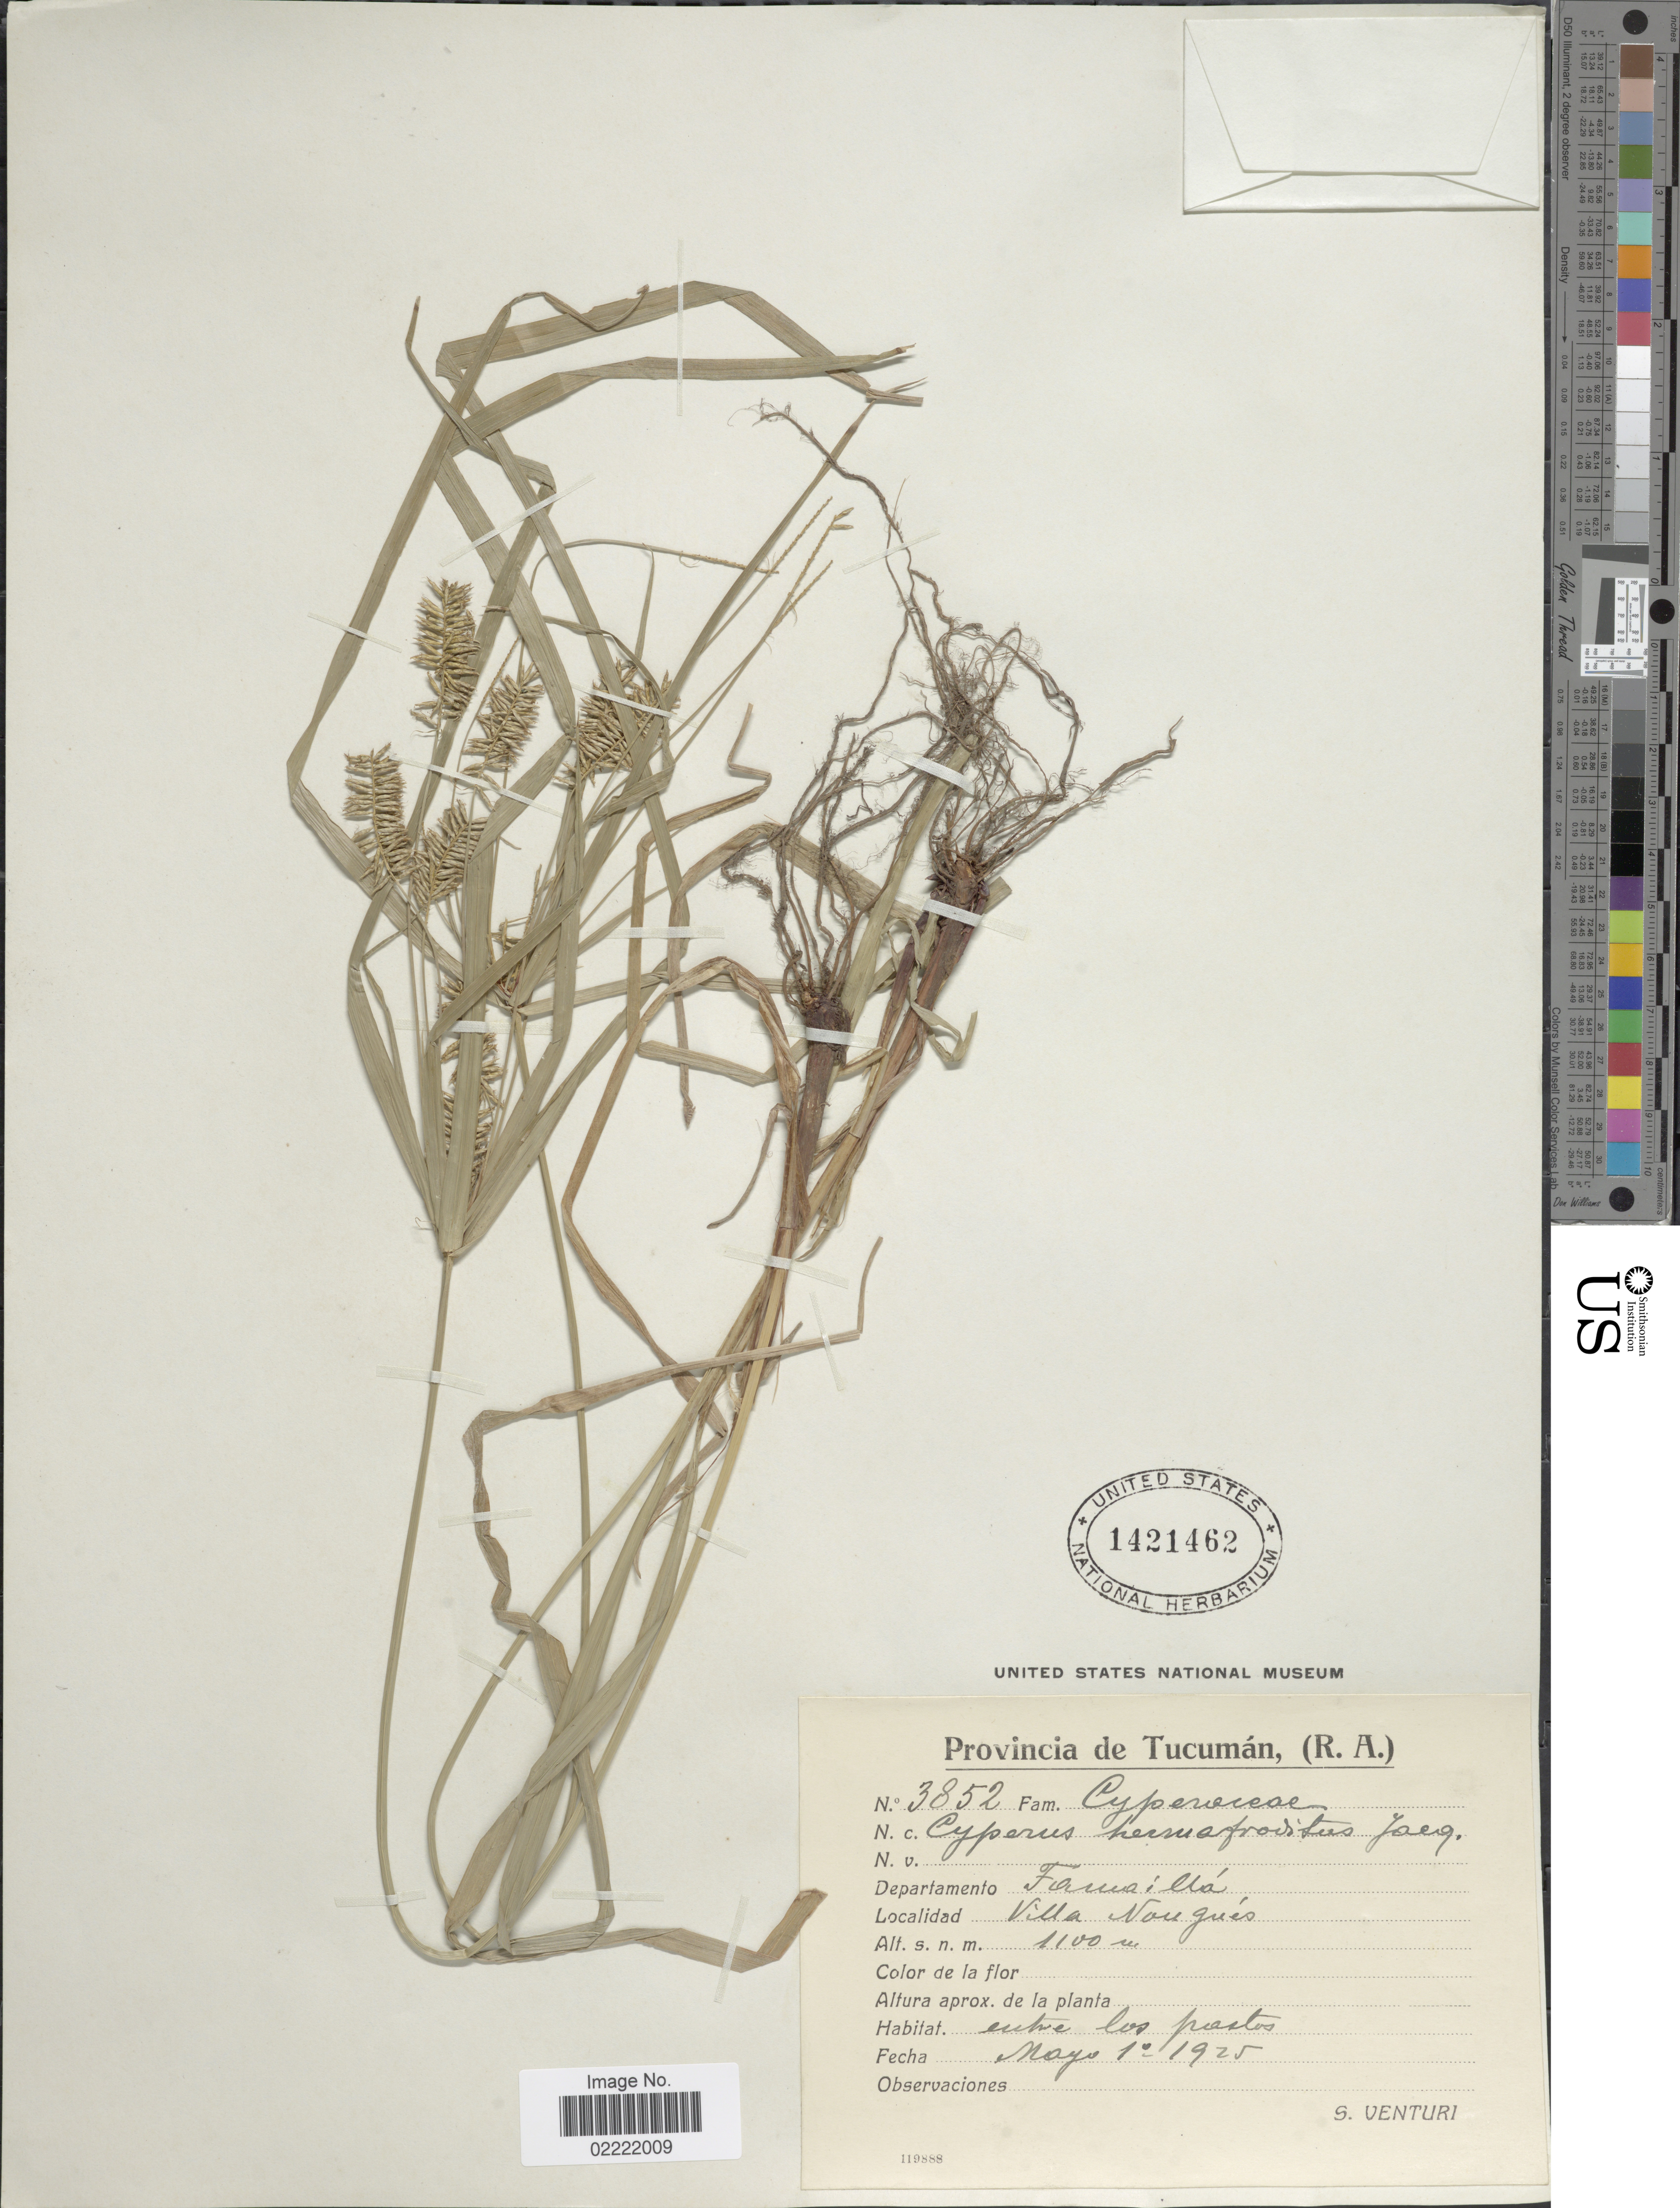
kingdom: Plantae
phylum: Tracheophyta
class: Liliopsida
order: Poales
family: Cyperaceae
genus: Cyperus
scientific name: Cyperus hermaphroditus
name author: (Jacq.) Standl.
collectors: S. Venturi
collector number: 3852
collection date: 1925-05-01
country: Argentina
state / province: Tucuman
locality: (R.A.) Departamento Famailla, Villa Nougues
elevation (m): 1100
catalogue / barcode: US 1421462